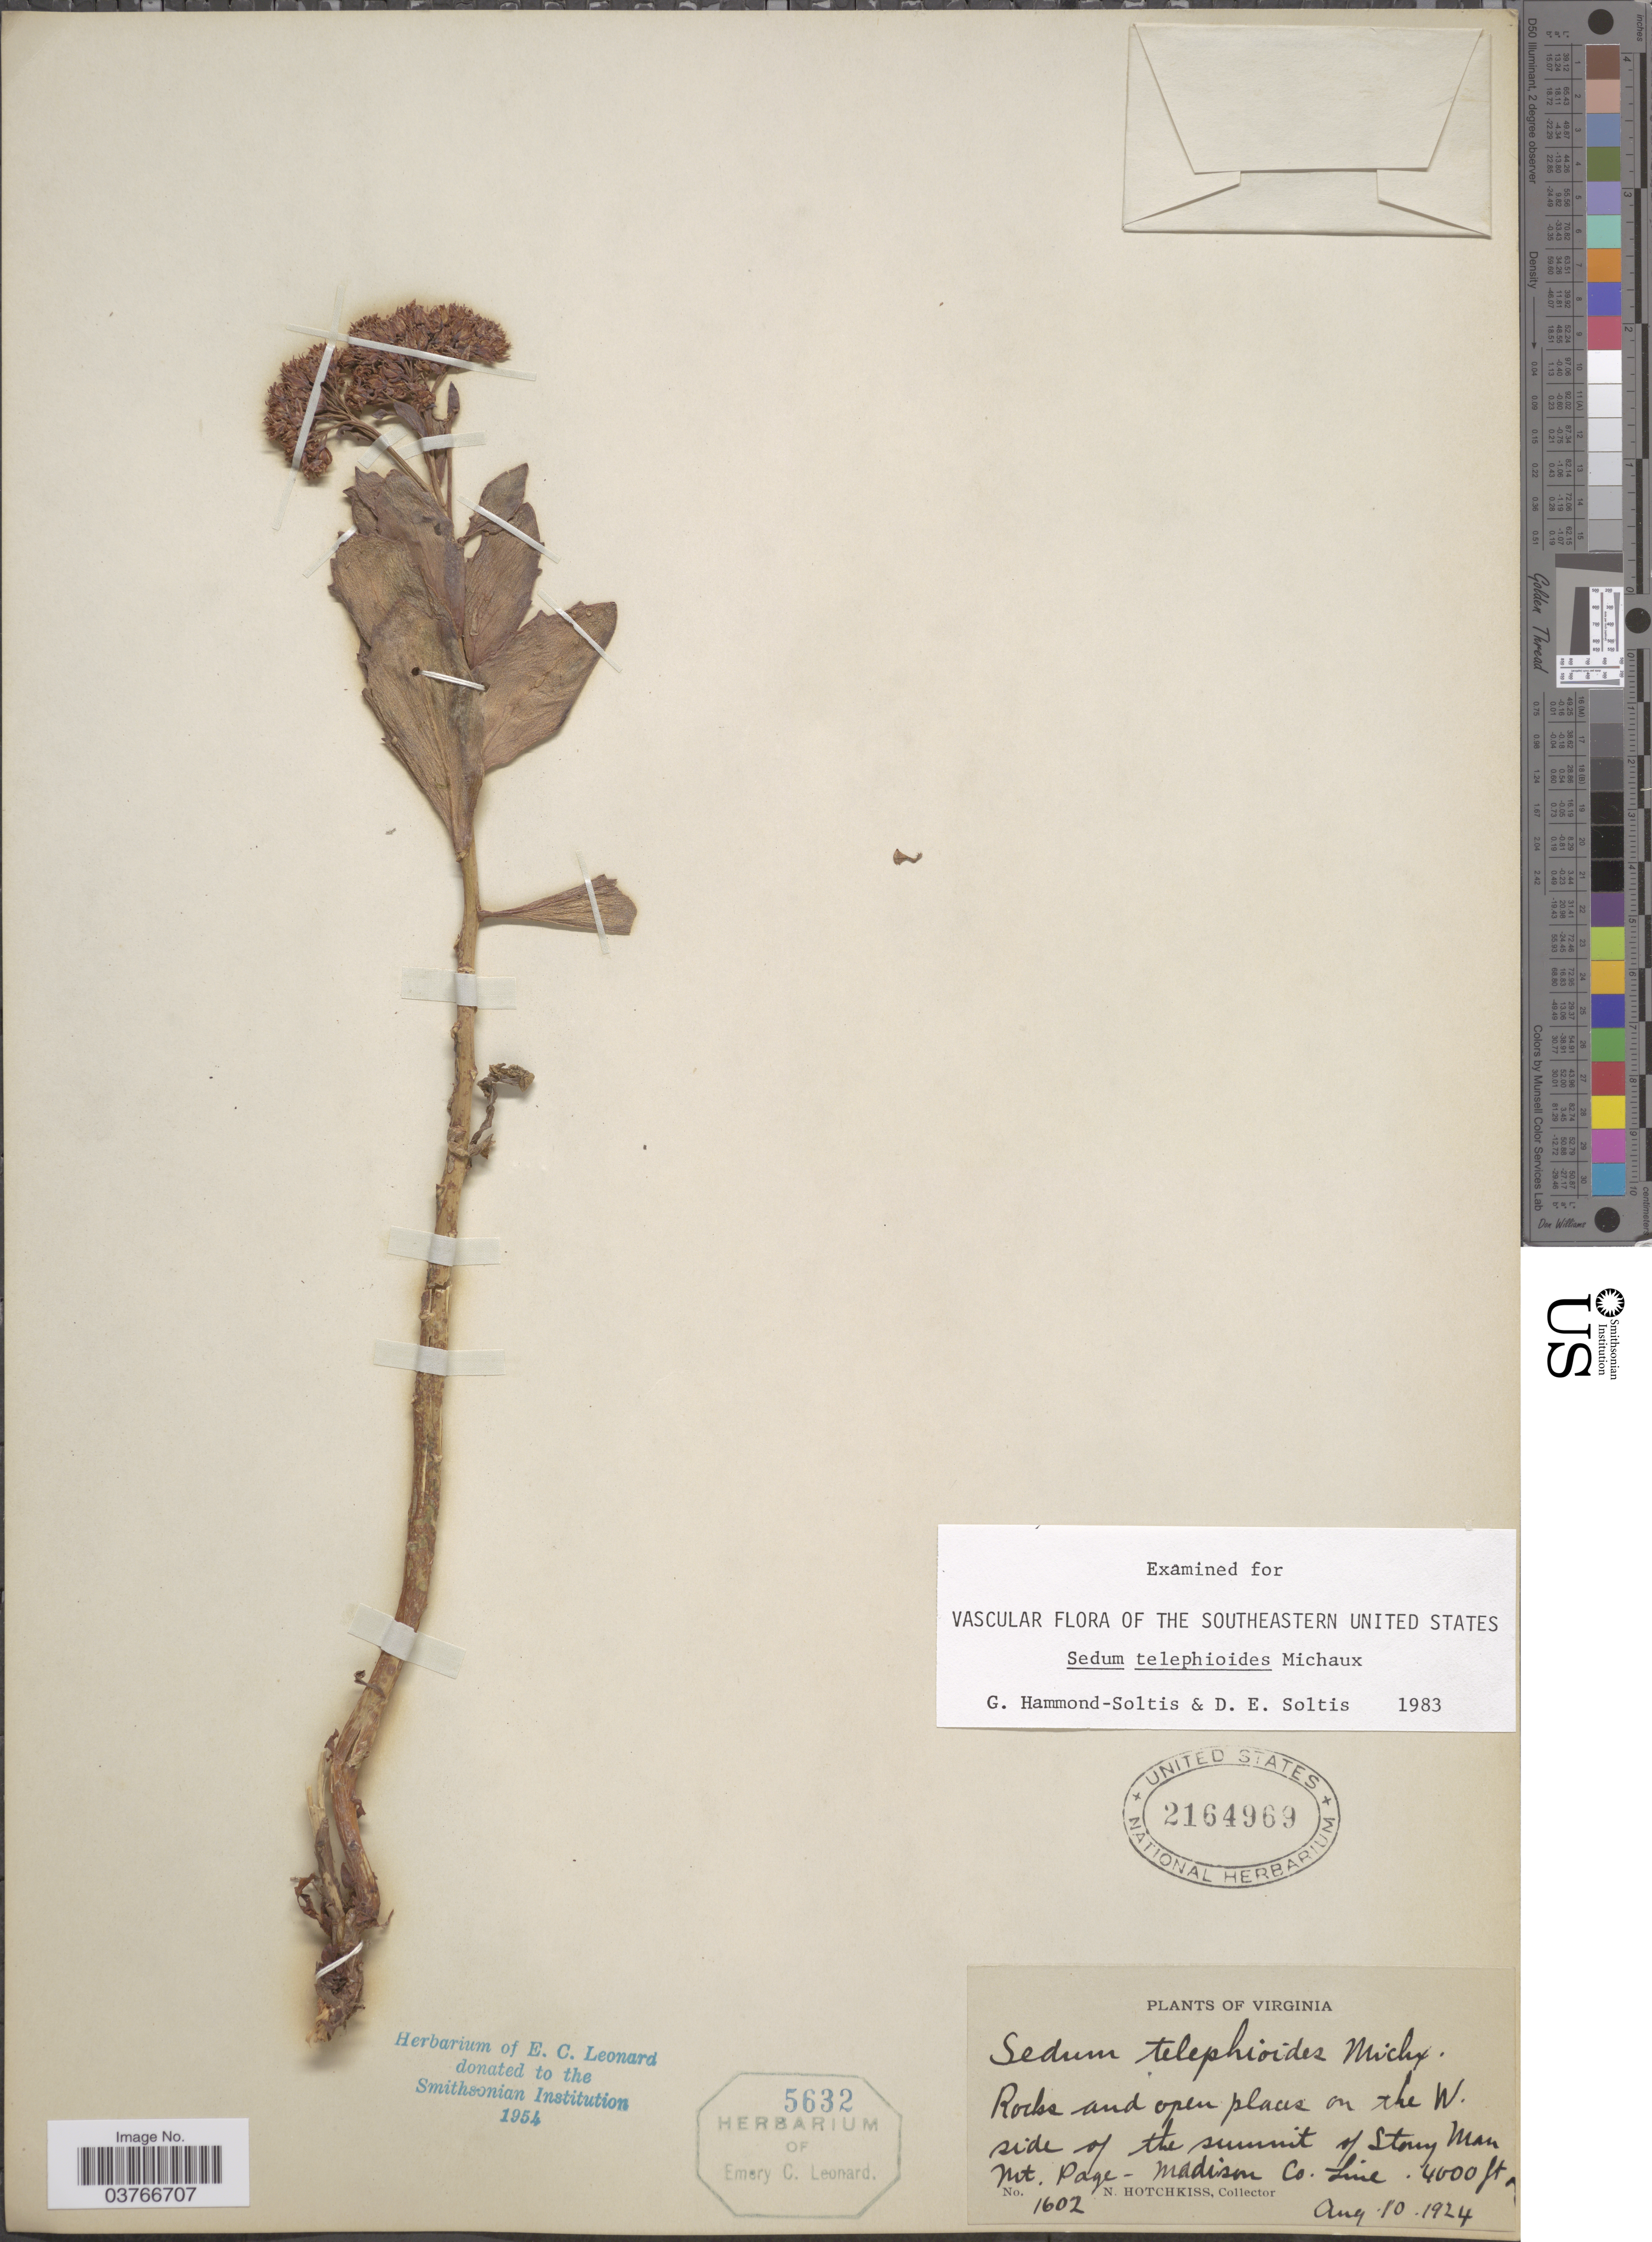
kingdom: Plantae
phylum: Tracheophyta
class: Magnoliopsida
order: Saxifragales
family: Crassulaceae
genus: Hylotelephium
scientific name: Hylotelephium telephioides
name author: (Michx.) H. Ohba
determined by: Strong, Mark T., (BOT), Smithsonian Institution - National Museum of Natural History (UNITED STATES)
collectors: N. Hotchkiss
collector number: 1602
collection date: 1924-08-10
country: United States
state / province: Virginia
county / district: Madison / Page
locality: Rocks and open places on the W. side of the summit of Stony Man Mt. Page - Madison Co. Line.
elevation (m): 1219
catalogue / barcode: US 2164969